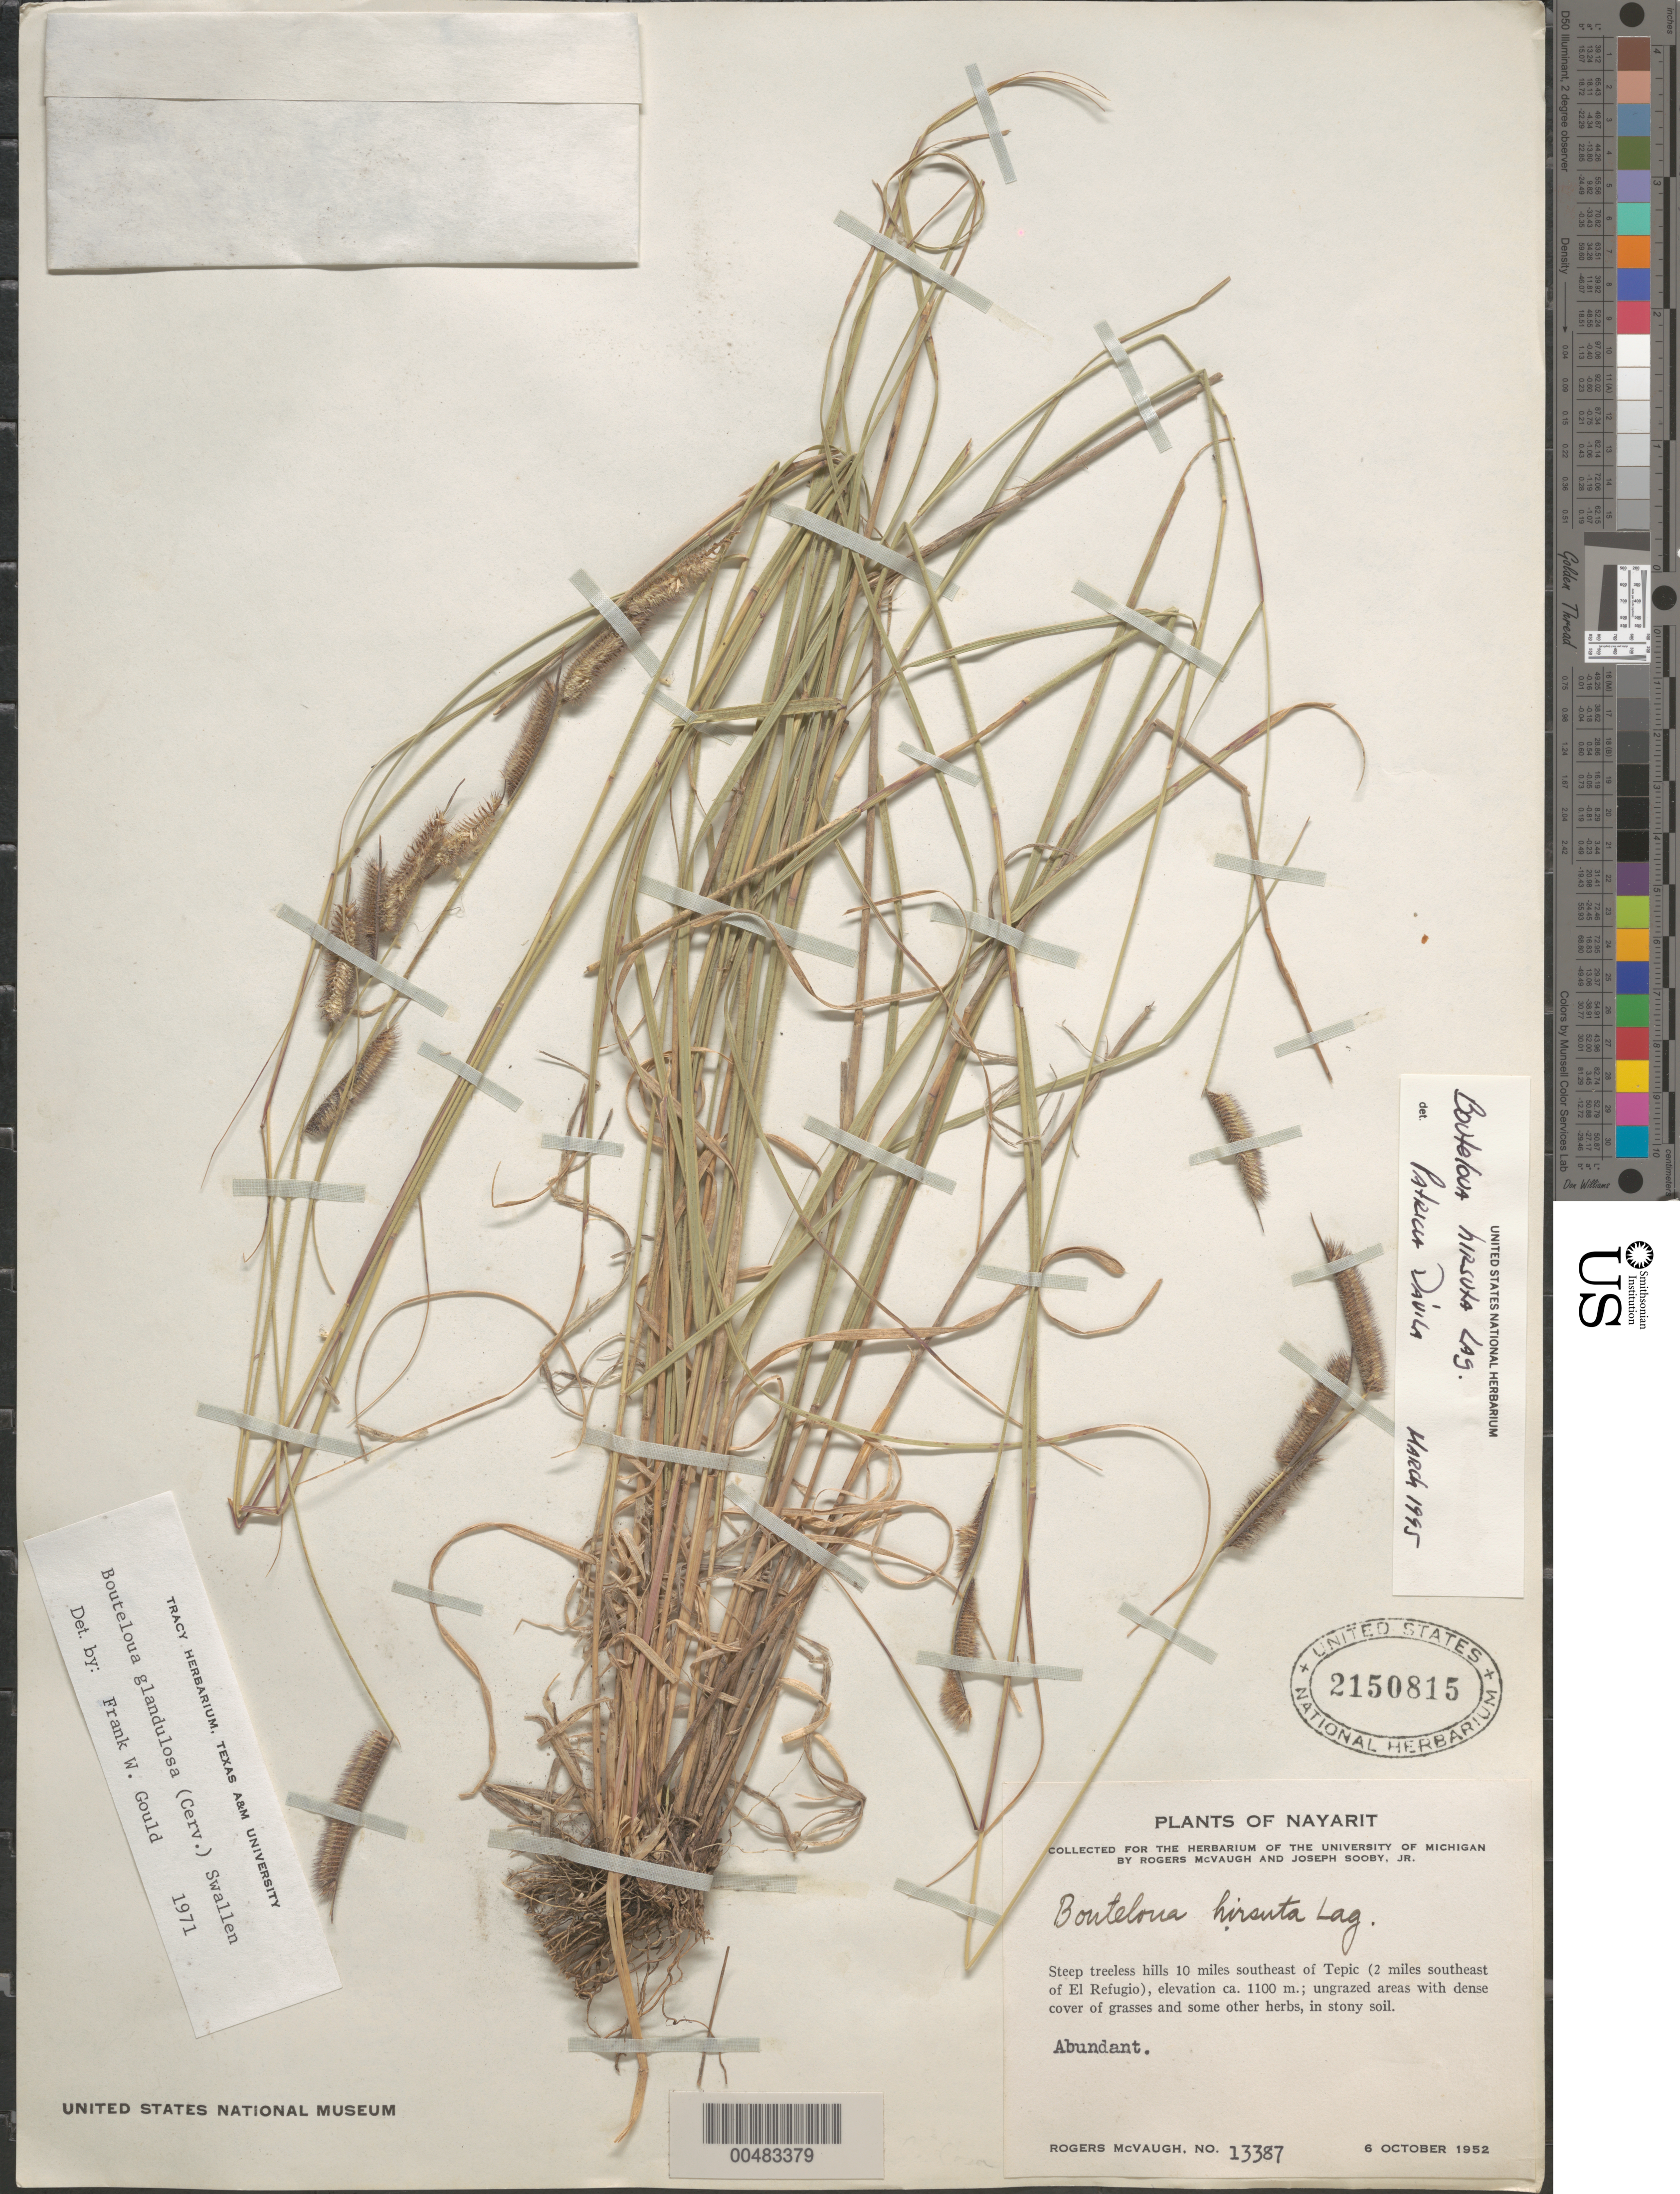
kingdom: Plantae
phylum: Tracheophyta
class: Liliopsida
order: Poales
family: Poaceae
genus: Bouteloua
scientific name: Bouteloua hirsuta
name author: Lag.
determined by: Dávila, P. D.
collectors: R. McVaugh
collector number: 13387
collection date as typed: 6 Oct 1952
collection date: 1952-10-06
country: Mexico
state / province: Nayarit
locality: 10 mi SE of Tepic (2 mi SE of El Refugio)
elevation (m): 1100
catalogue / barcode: US 2150815